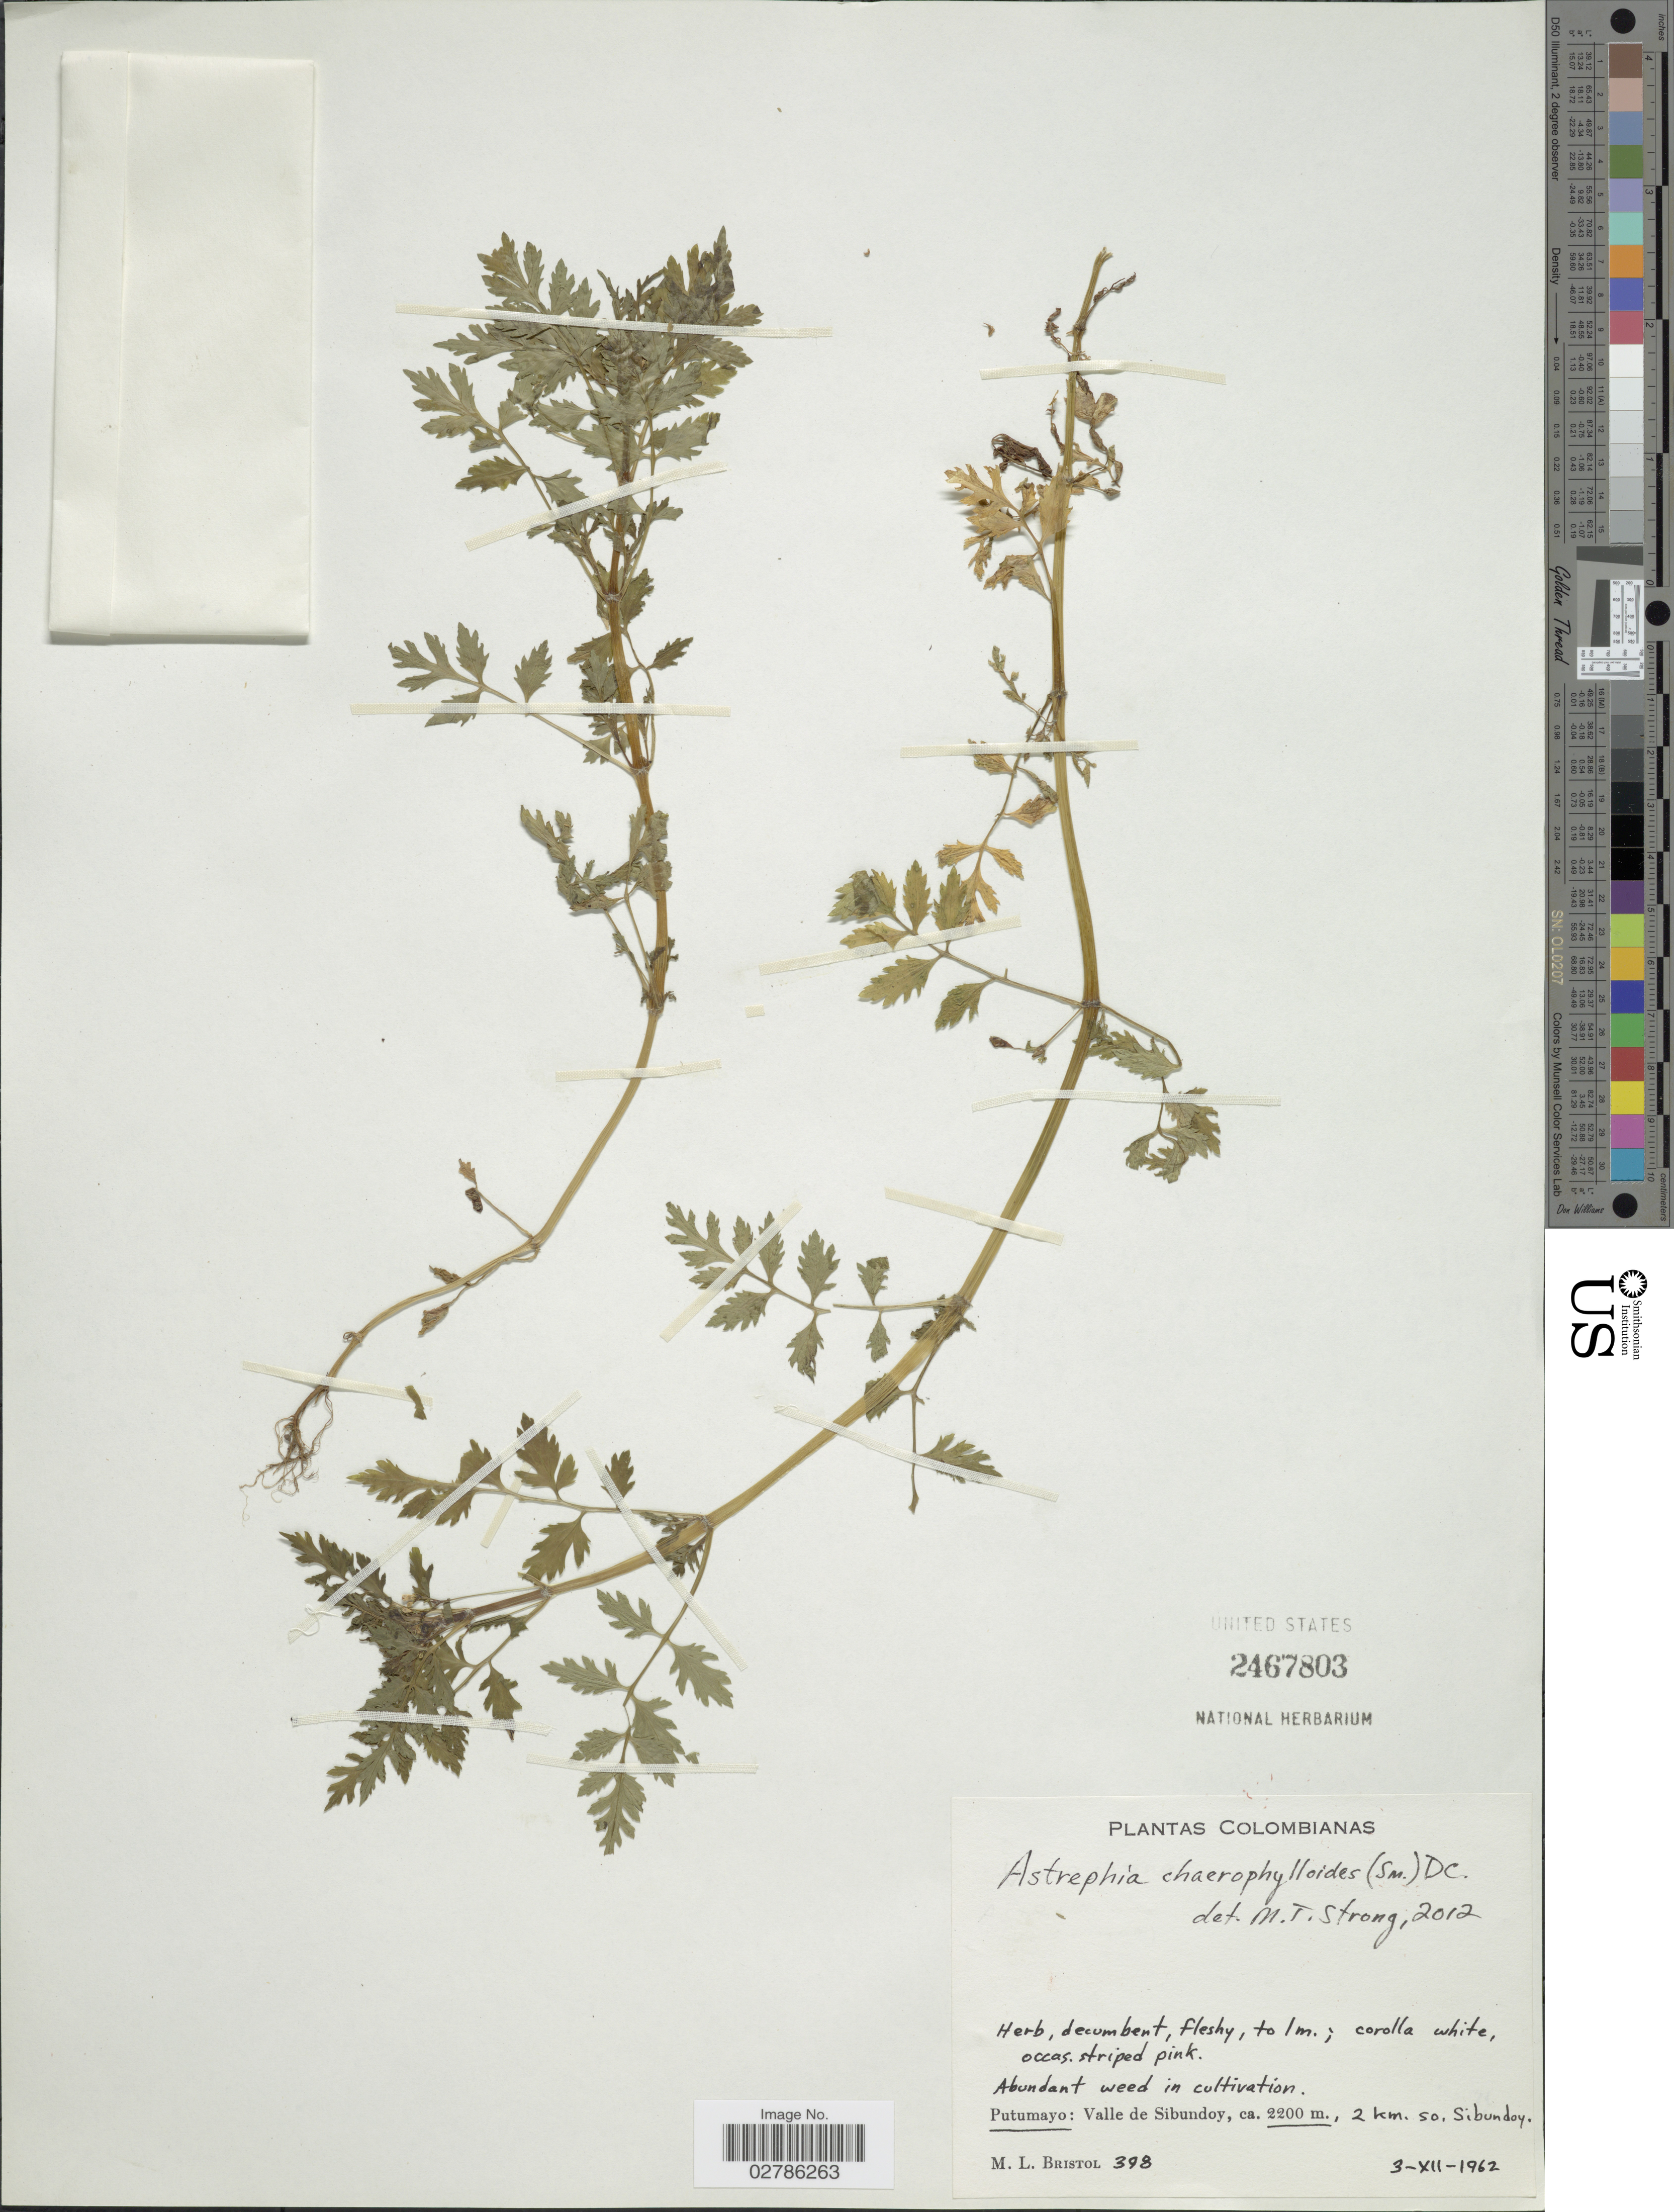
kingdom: Plantae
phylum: Tracheophyta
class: Magnoliopsida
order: Dipsacales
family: Caprifoliaceae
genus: Astrephia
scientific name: Astrephia chaerophylloides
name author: (Sm.) DC.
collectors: M. L. Bristol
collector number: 398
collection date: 1962-12-03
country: Colombia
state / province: Putumayo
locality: Valle de Sibundoy, 2 km. so. Sibundoy.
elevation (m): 2200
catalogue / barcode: US 2467803